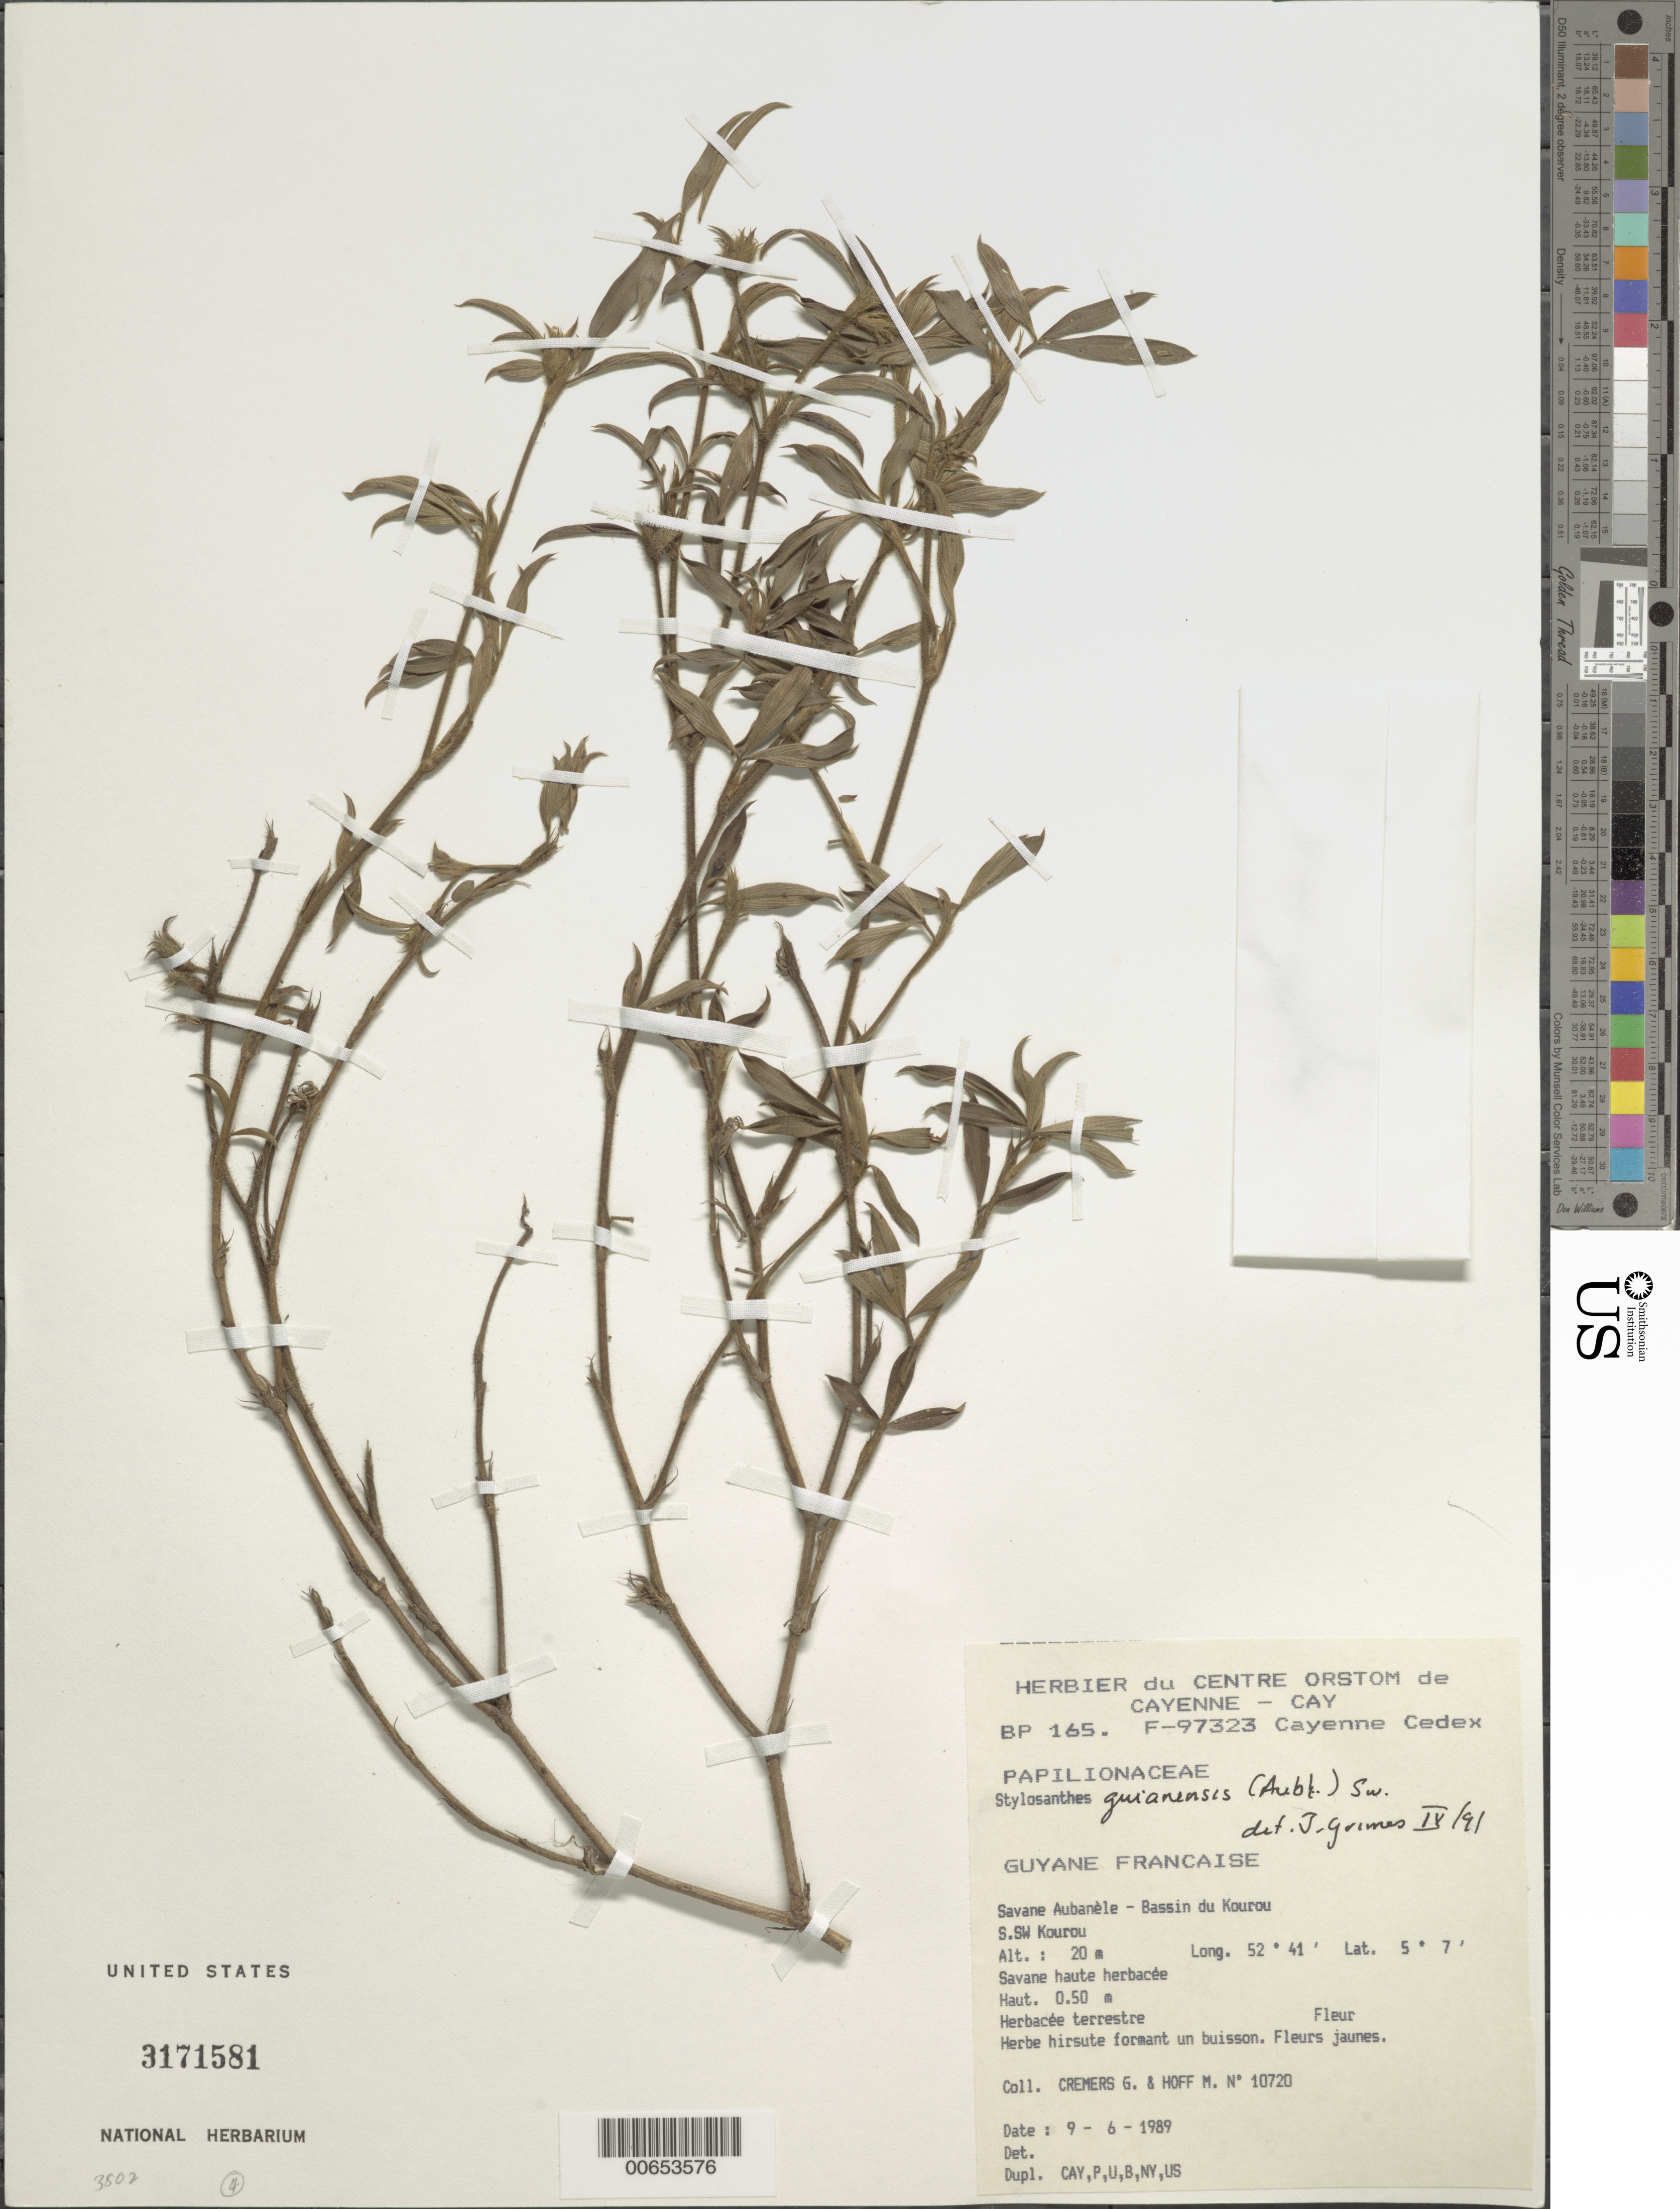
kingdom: Plantae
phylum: Tracheophyta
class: Magnoliopsida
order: Fabales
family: Fabaceae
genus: Stylosanthes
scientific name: Stylosanthes guianensis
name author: (Aubl.) Sw.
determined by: Grimes, J.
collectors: G. Cremers & M. Hoff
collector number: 10720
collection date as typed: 9-Jun-89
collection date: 1989-06-09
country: French Guiana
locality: Savane Aubanèle, Bassin du Kourou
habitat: Savanna with tall herbaceous growth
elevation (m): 20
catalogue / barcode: US 3171581